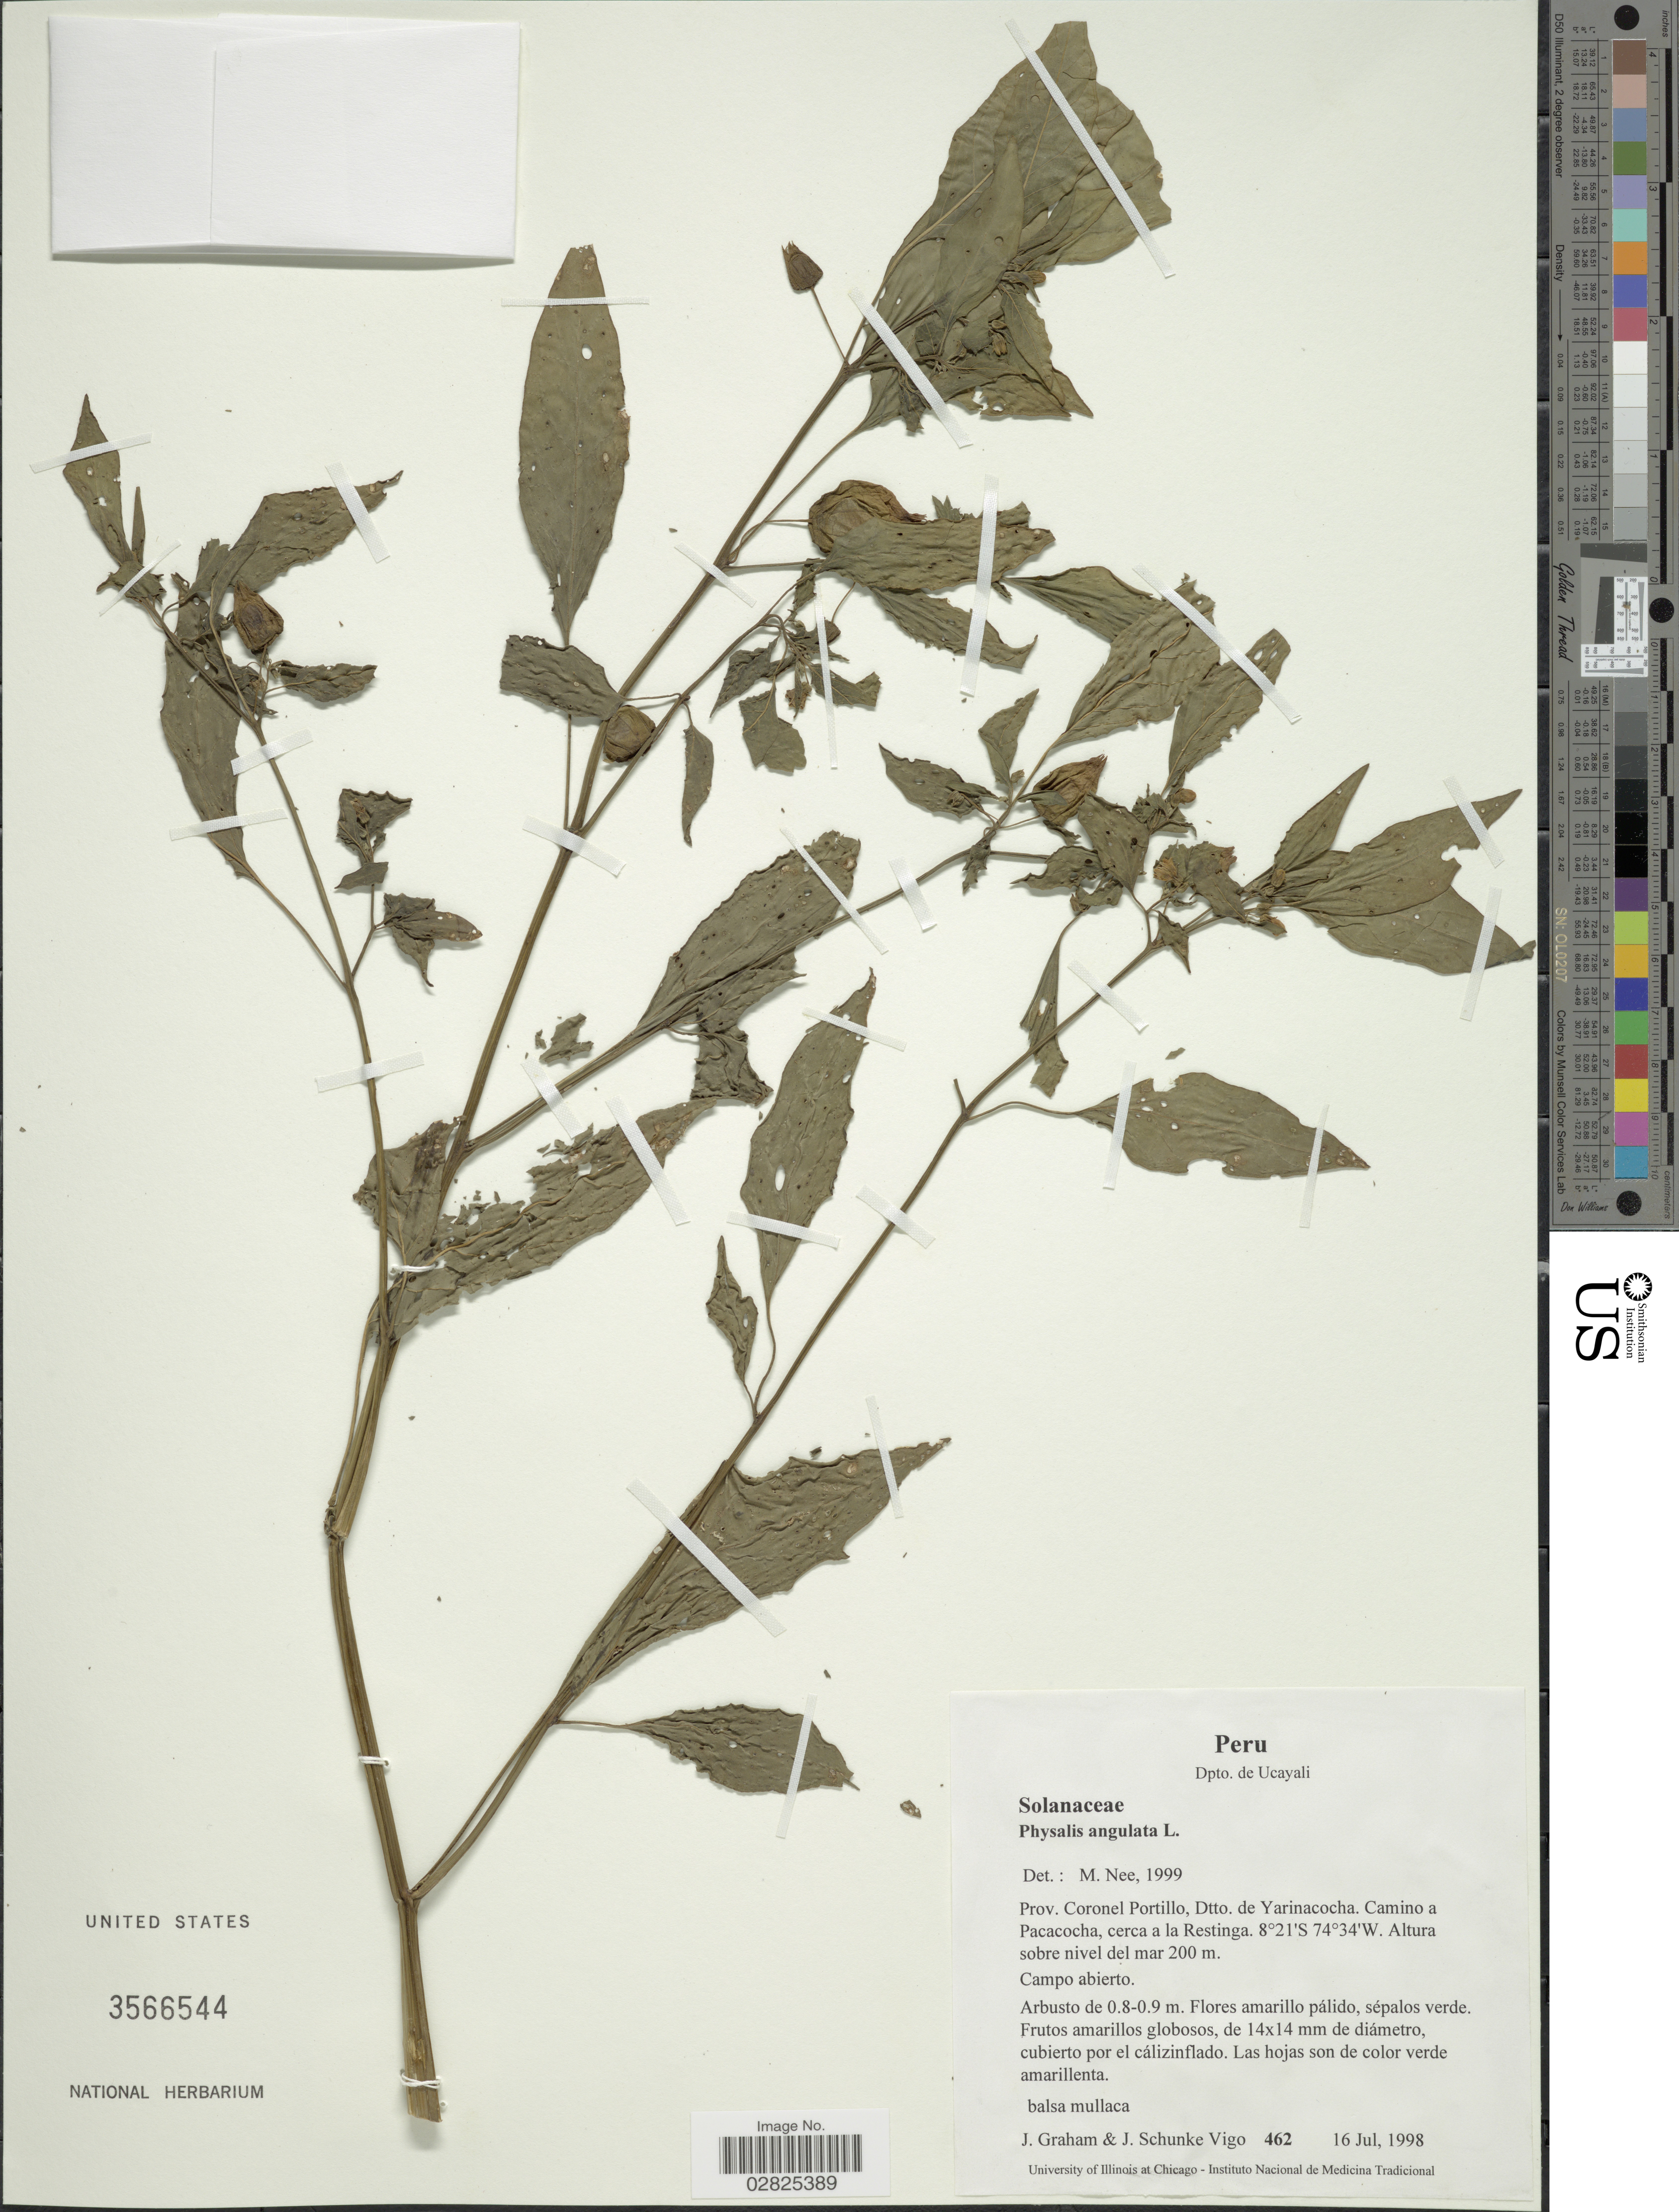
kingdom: Plantae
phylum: Tracheophyta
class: Magnoliopsida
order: Solanales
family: Solanaceae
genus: Physalis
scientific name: Physalis angulata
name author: L.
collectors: J. Graham & J. Schunke Vigo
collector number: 462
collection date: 1998-07-16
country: Peru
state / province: Ucayali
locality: Dpto. Ucayali, Prov. Coronel Portillo, Dtto. de Yarinacocha. Camino a Pacacocha, cerca a la Restinga.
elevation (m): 200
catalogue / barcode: US 3566544